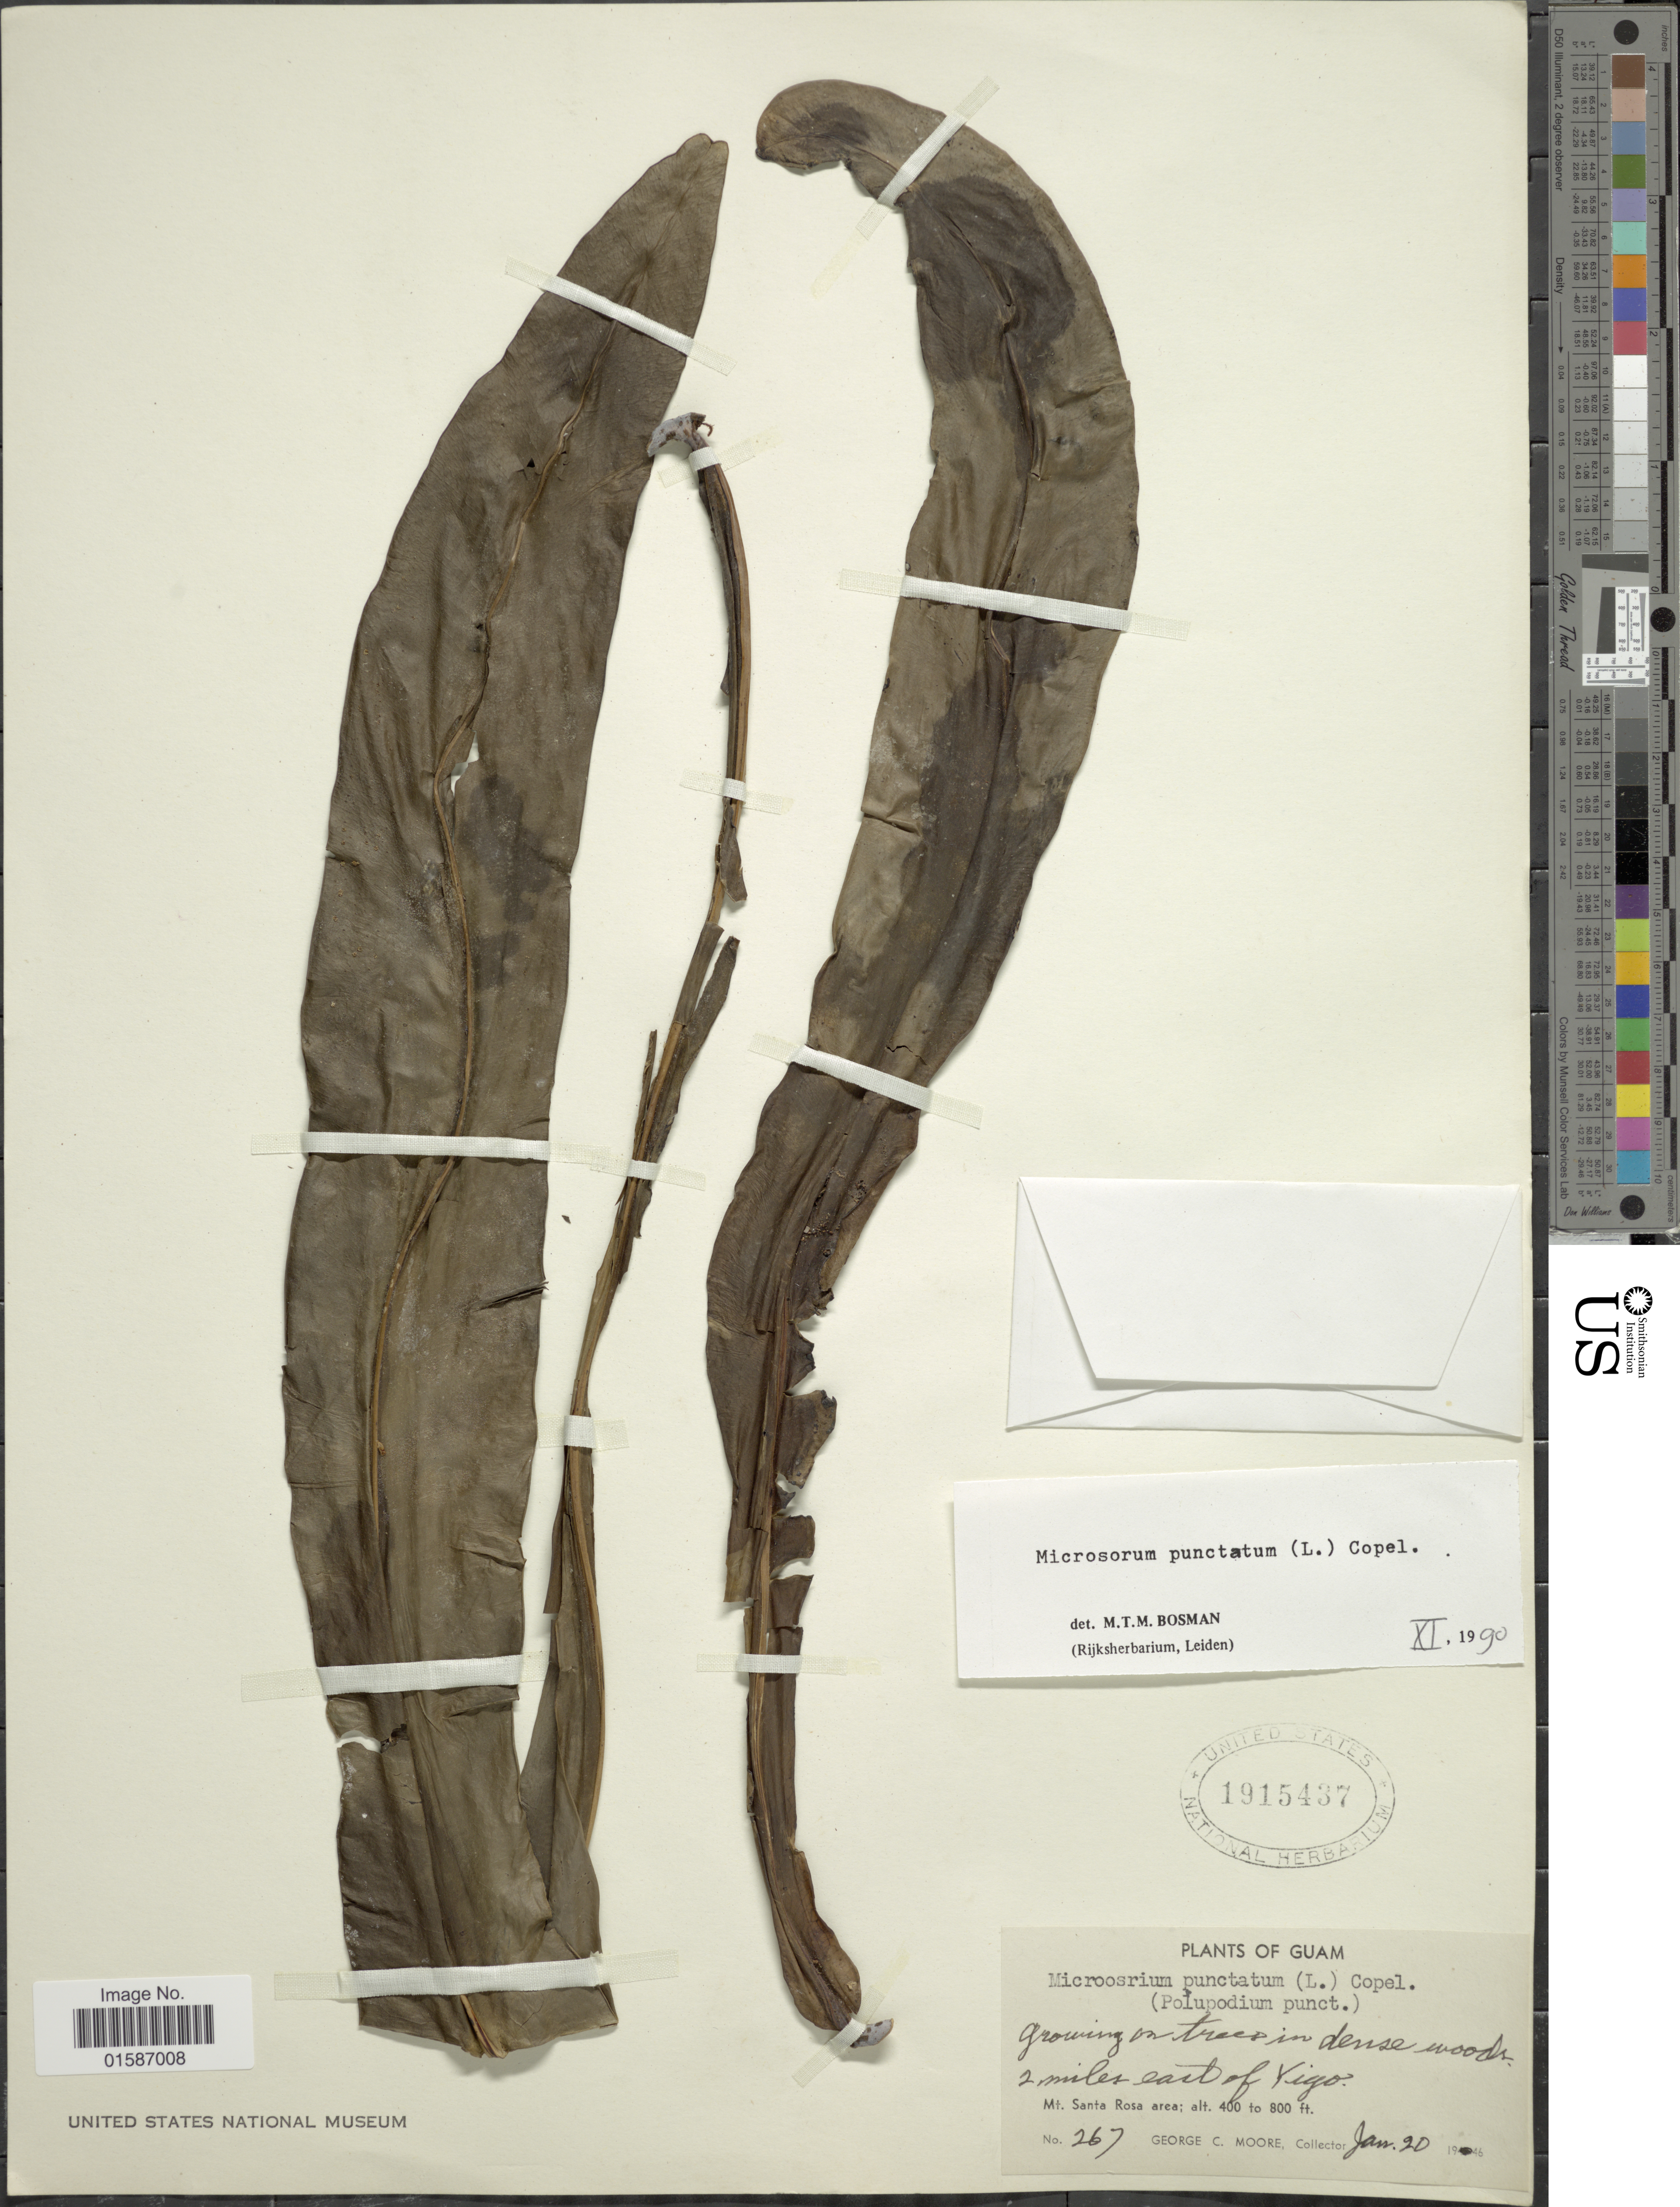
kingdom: Plantae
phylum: Tracheophyta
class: Polypodiopsida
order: Polypodiales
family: Polypodiaceae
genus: Microsorum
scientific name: Microsorum punctatum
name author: (L.) Copel.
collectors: G. C. Moore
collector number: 267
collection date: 1946-01-20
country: Guam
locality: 2 miles east of Yigo, Mr Santa Rosa area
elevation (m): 122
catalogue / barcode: US 1915437